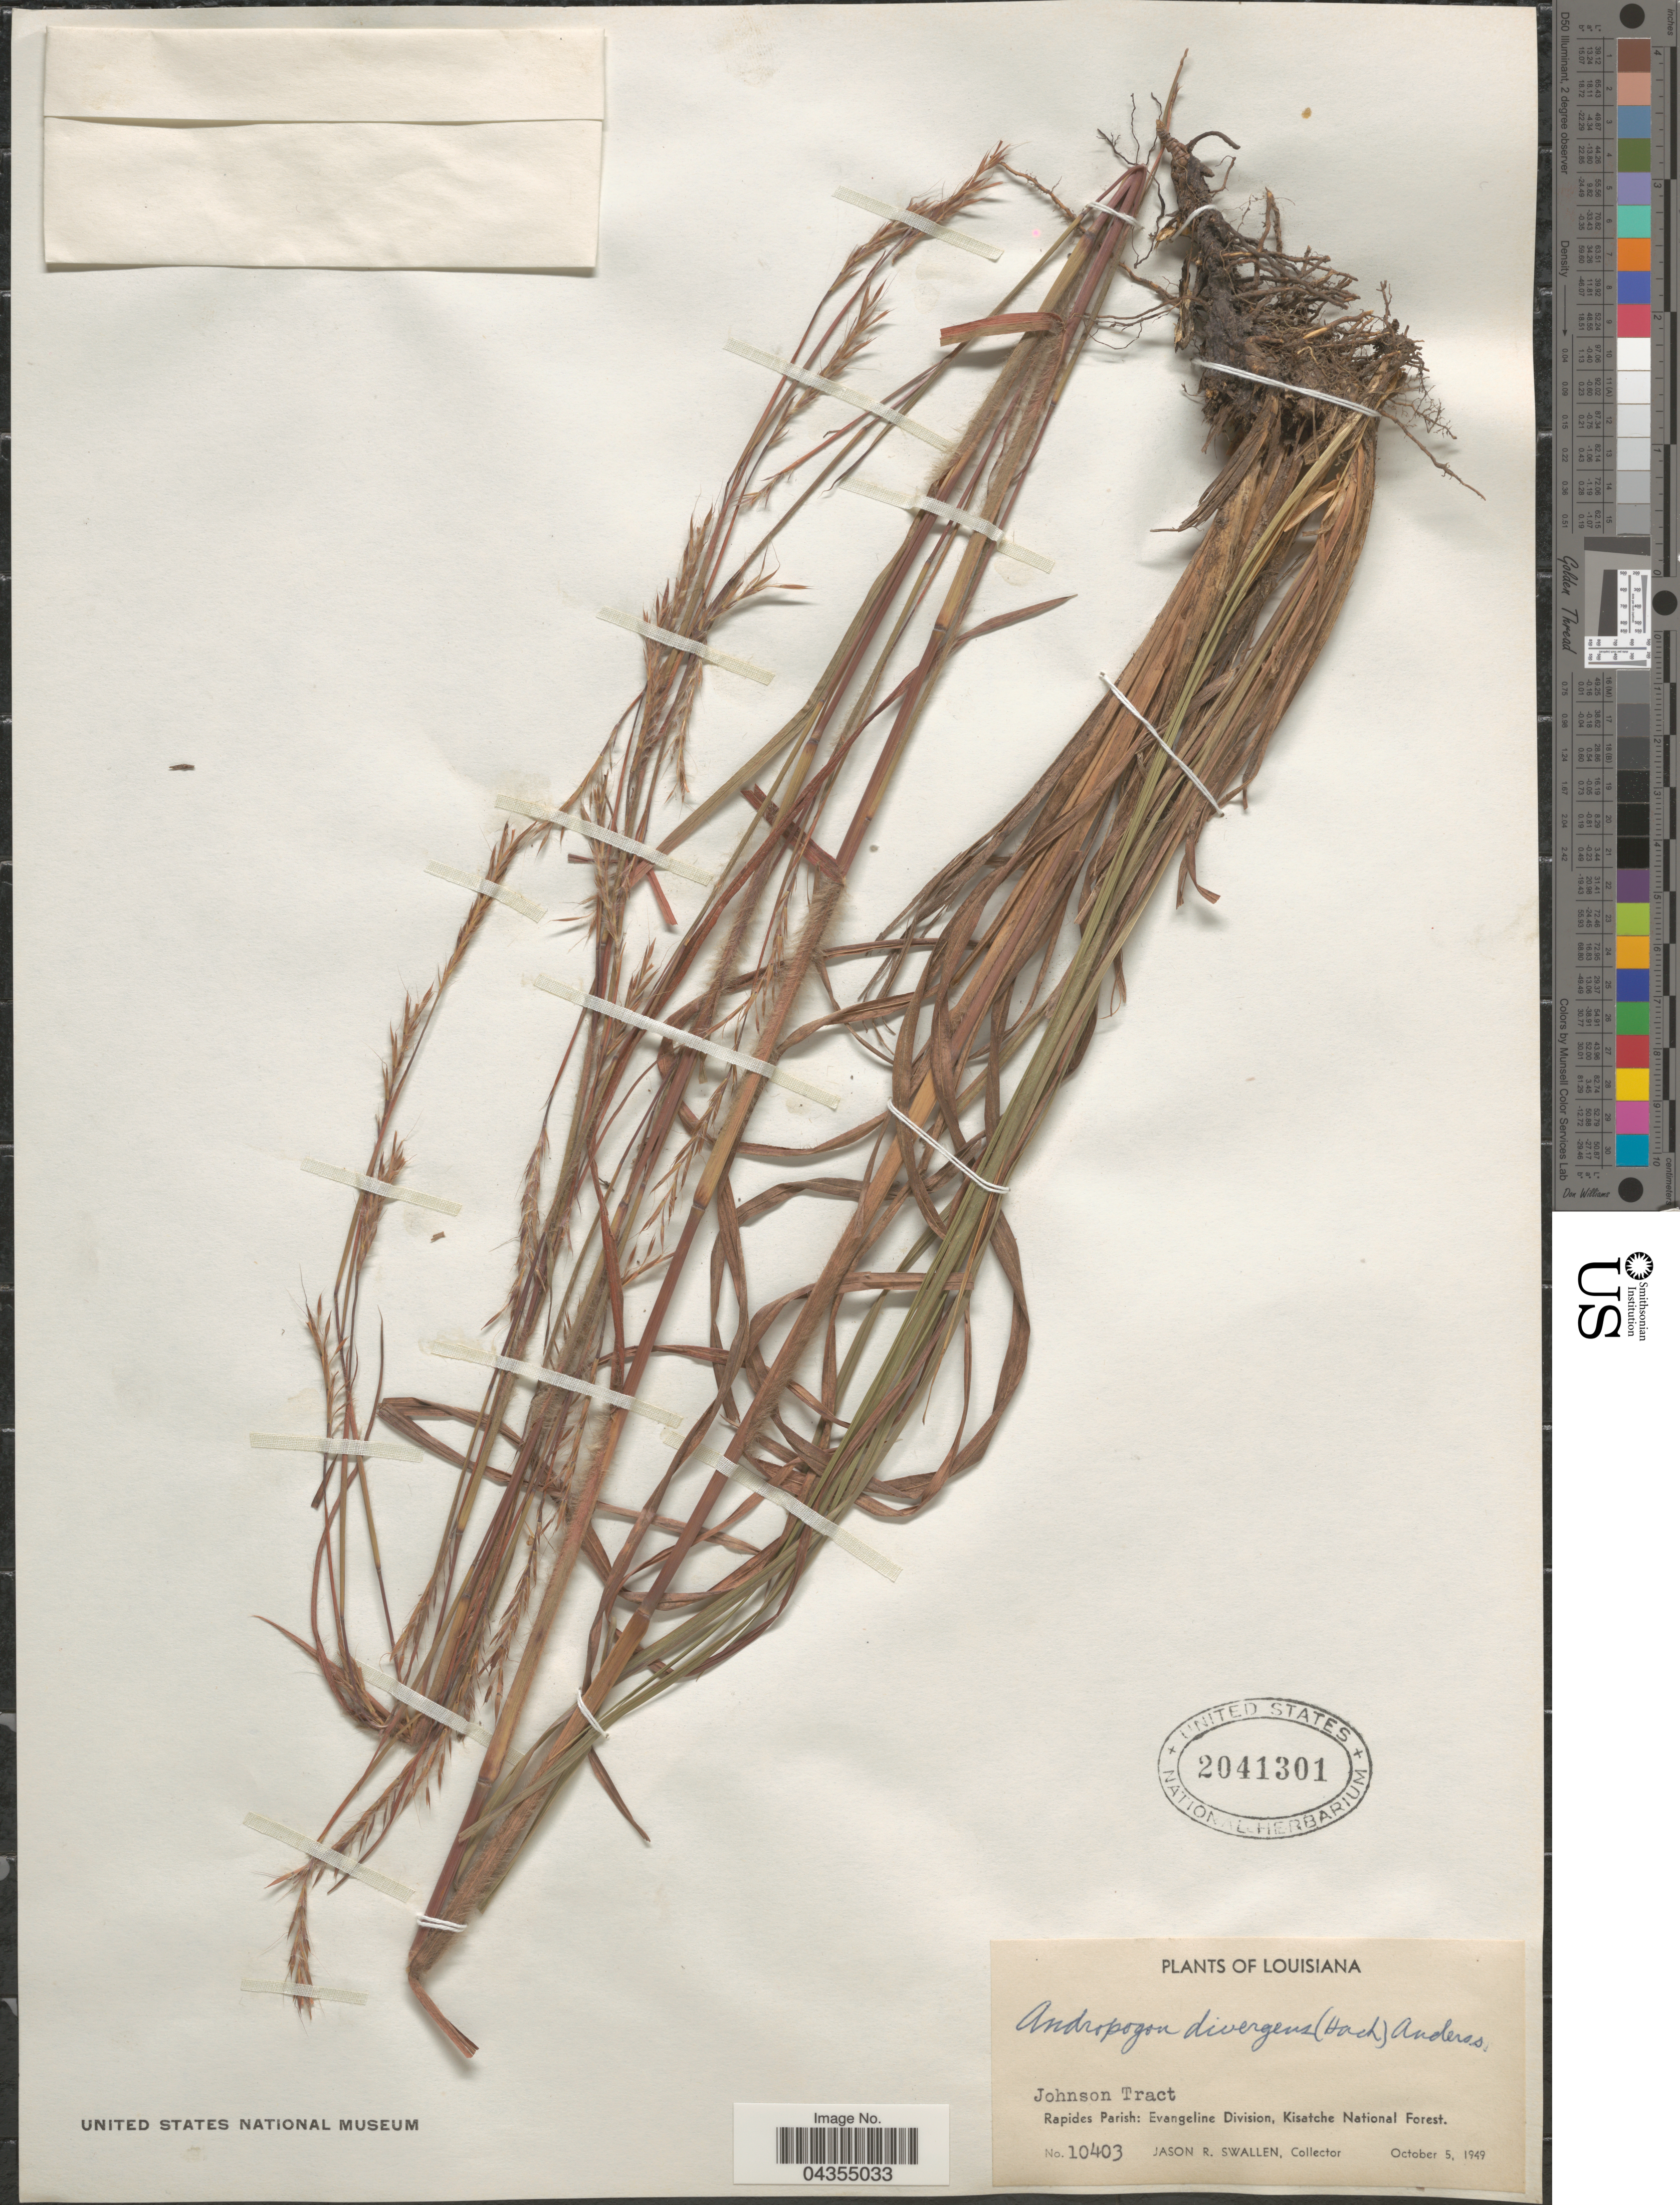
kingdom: Plantae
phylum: Tracheophyta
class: Liliopsida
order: Poales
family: Poaceae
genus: Schizachyrium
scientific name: Schizachyrium scoparium var. divergens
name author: (Hack.) Gould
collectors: J. R. Swallen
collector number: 10403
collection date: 1949-10-05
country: United States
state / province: Louisiana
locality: Johnson Tract. Rapides Parish: Evangeline Division, Kisatche National Forest.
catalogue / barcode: US 2041301